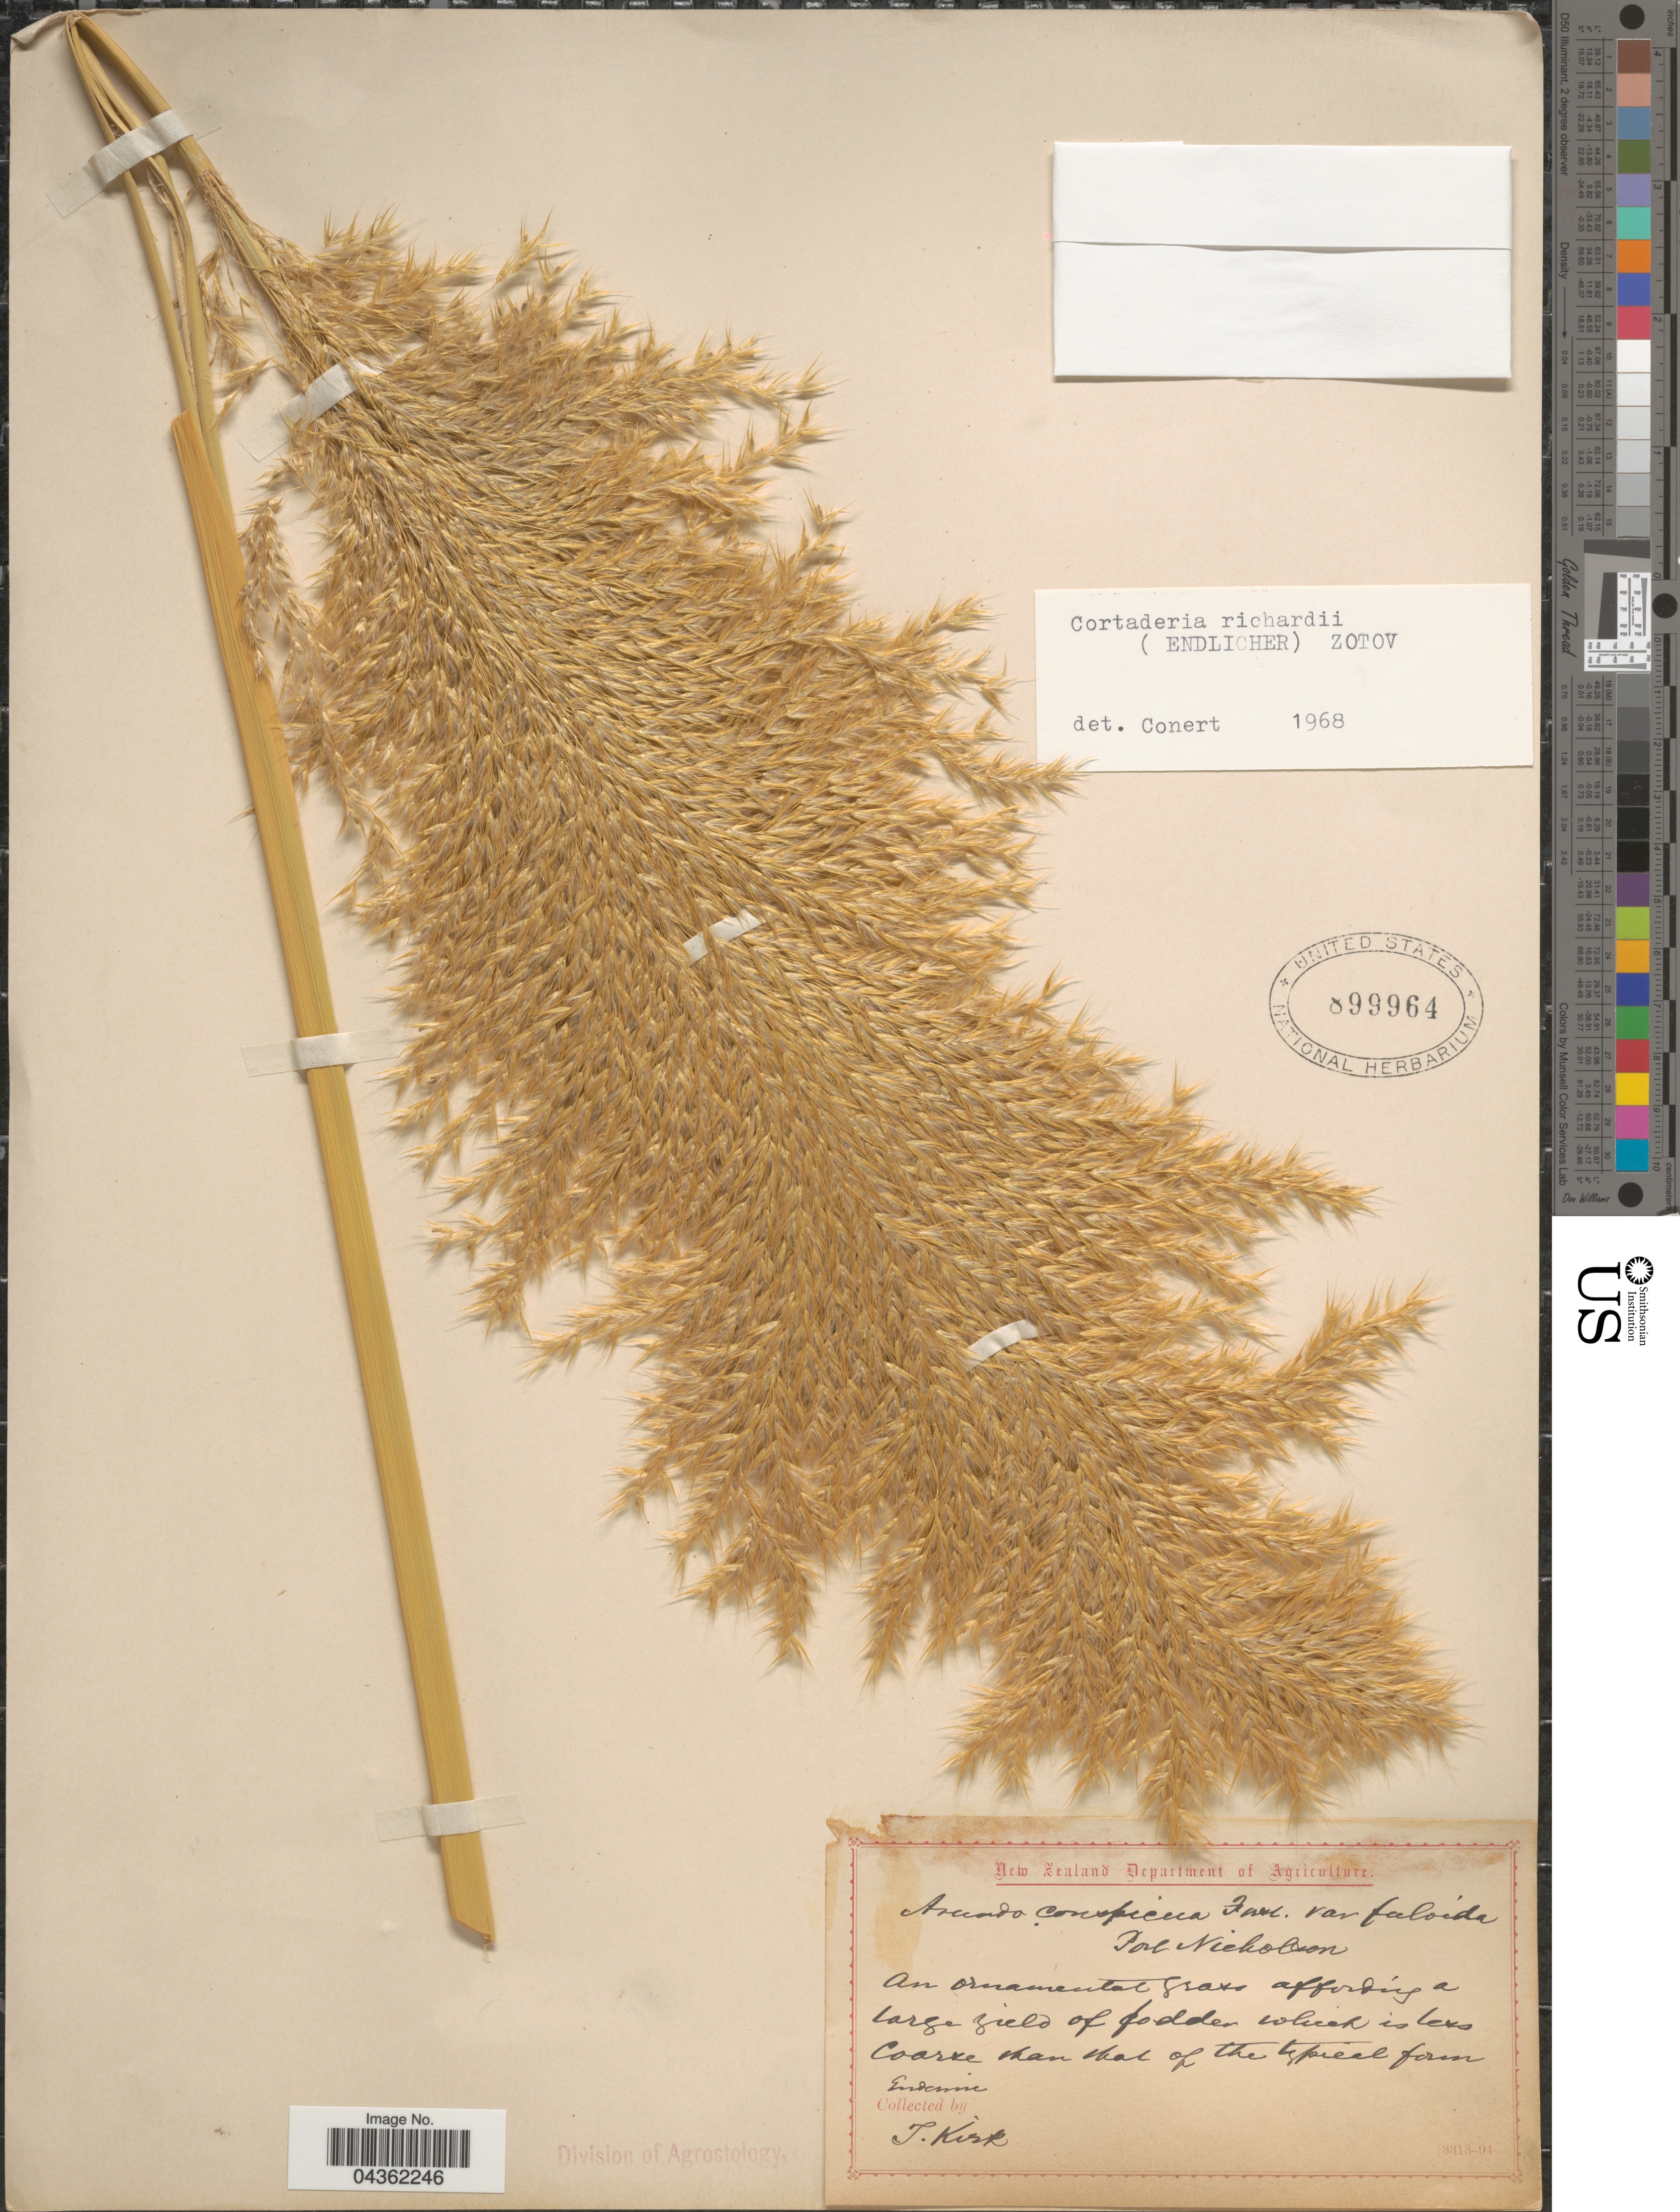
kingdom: Plantae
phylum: Tracheophyta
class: Liliopsida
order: Poales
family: Poaceae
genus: Austroderia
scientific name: Austroderia richardii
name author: (Endl.) N.P. Barker & H.P. Linder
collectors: J. Kirk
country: New Zealand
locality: Port Nicholson.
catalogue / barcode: US 899964